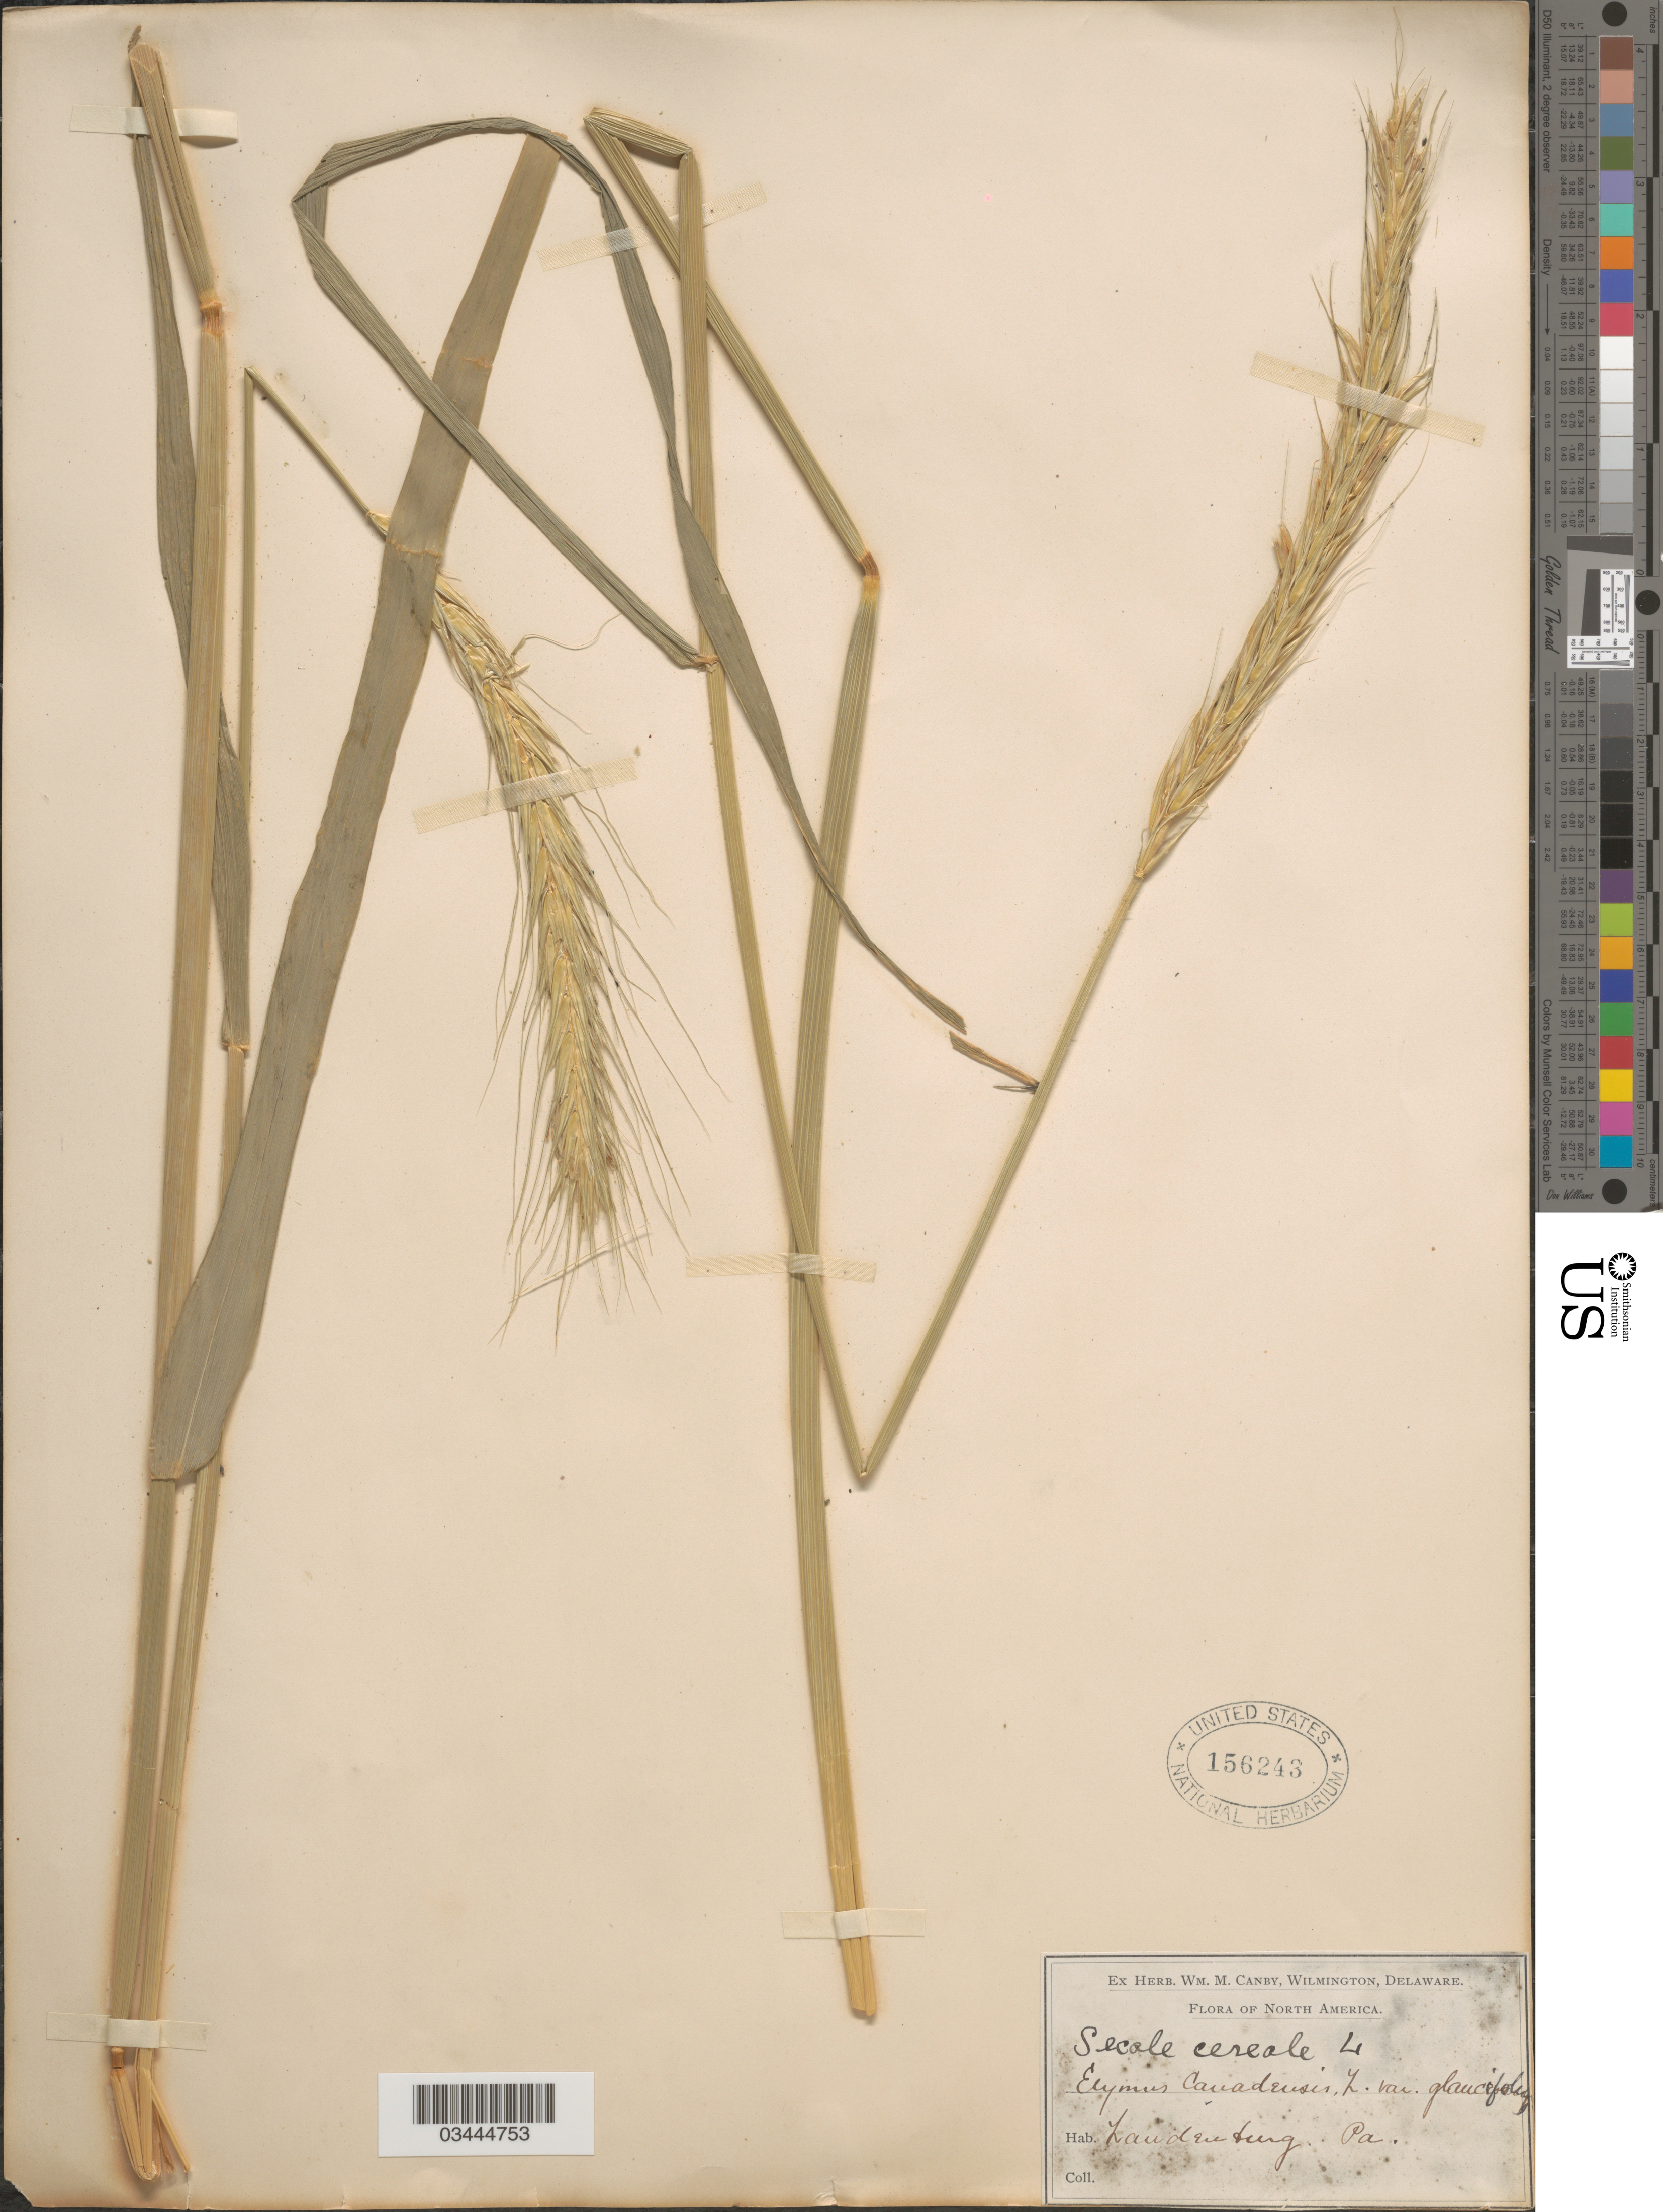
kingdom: Plantae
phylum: Tracheophyta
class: Liliopsida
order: Poales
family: Poaceae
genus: Secale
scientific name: Secale cereale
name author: L.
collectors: ex herb. W.M. Canby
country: United States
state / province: Pennsylvania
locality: Landenburg.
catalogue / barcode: US 156243